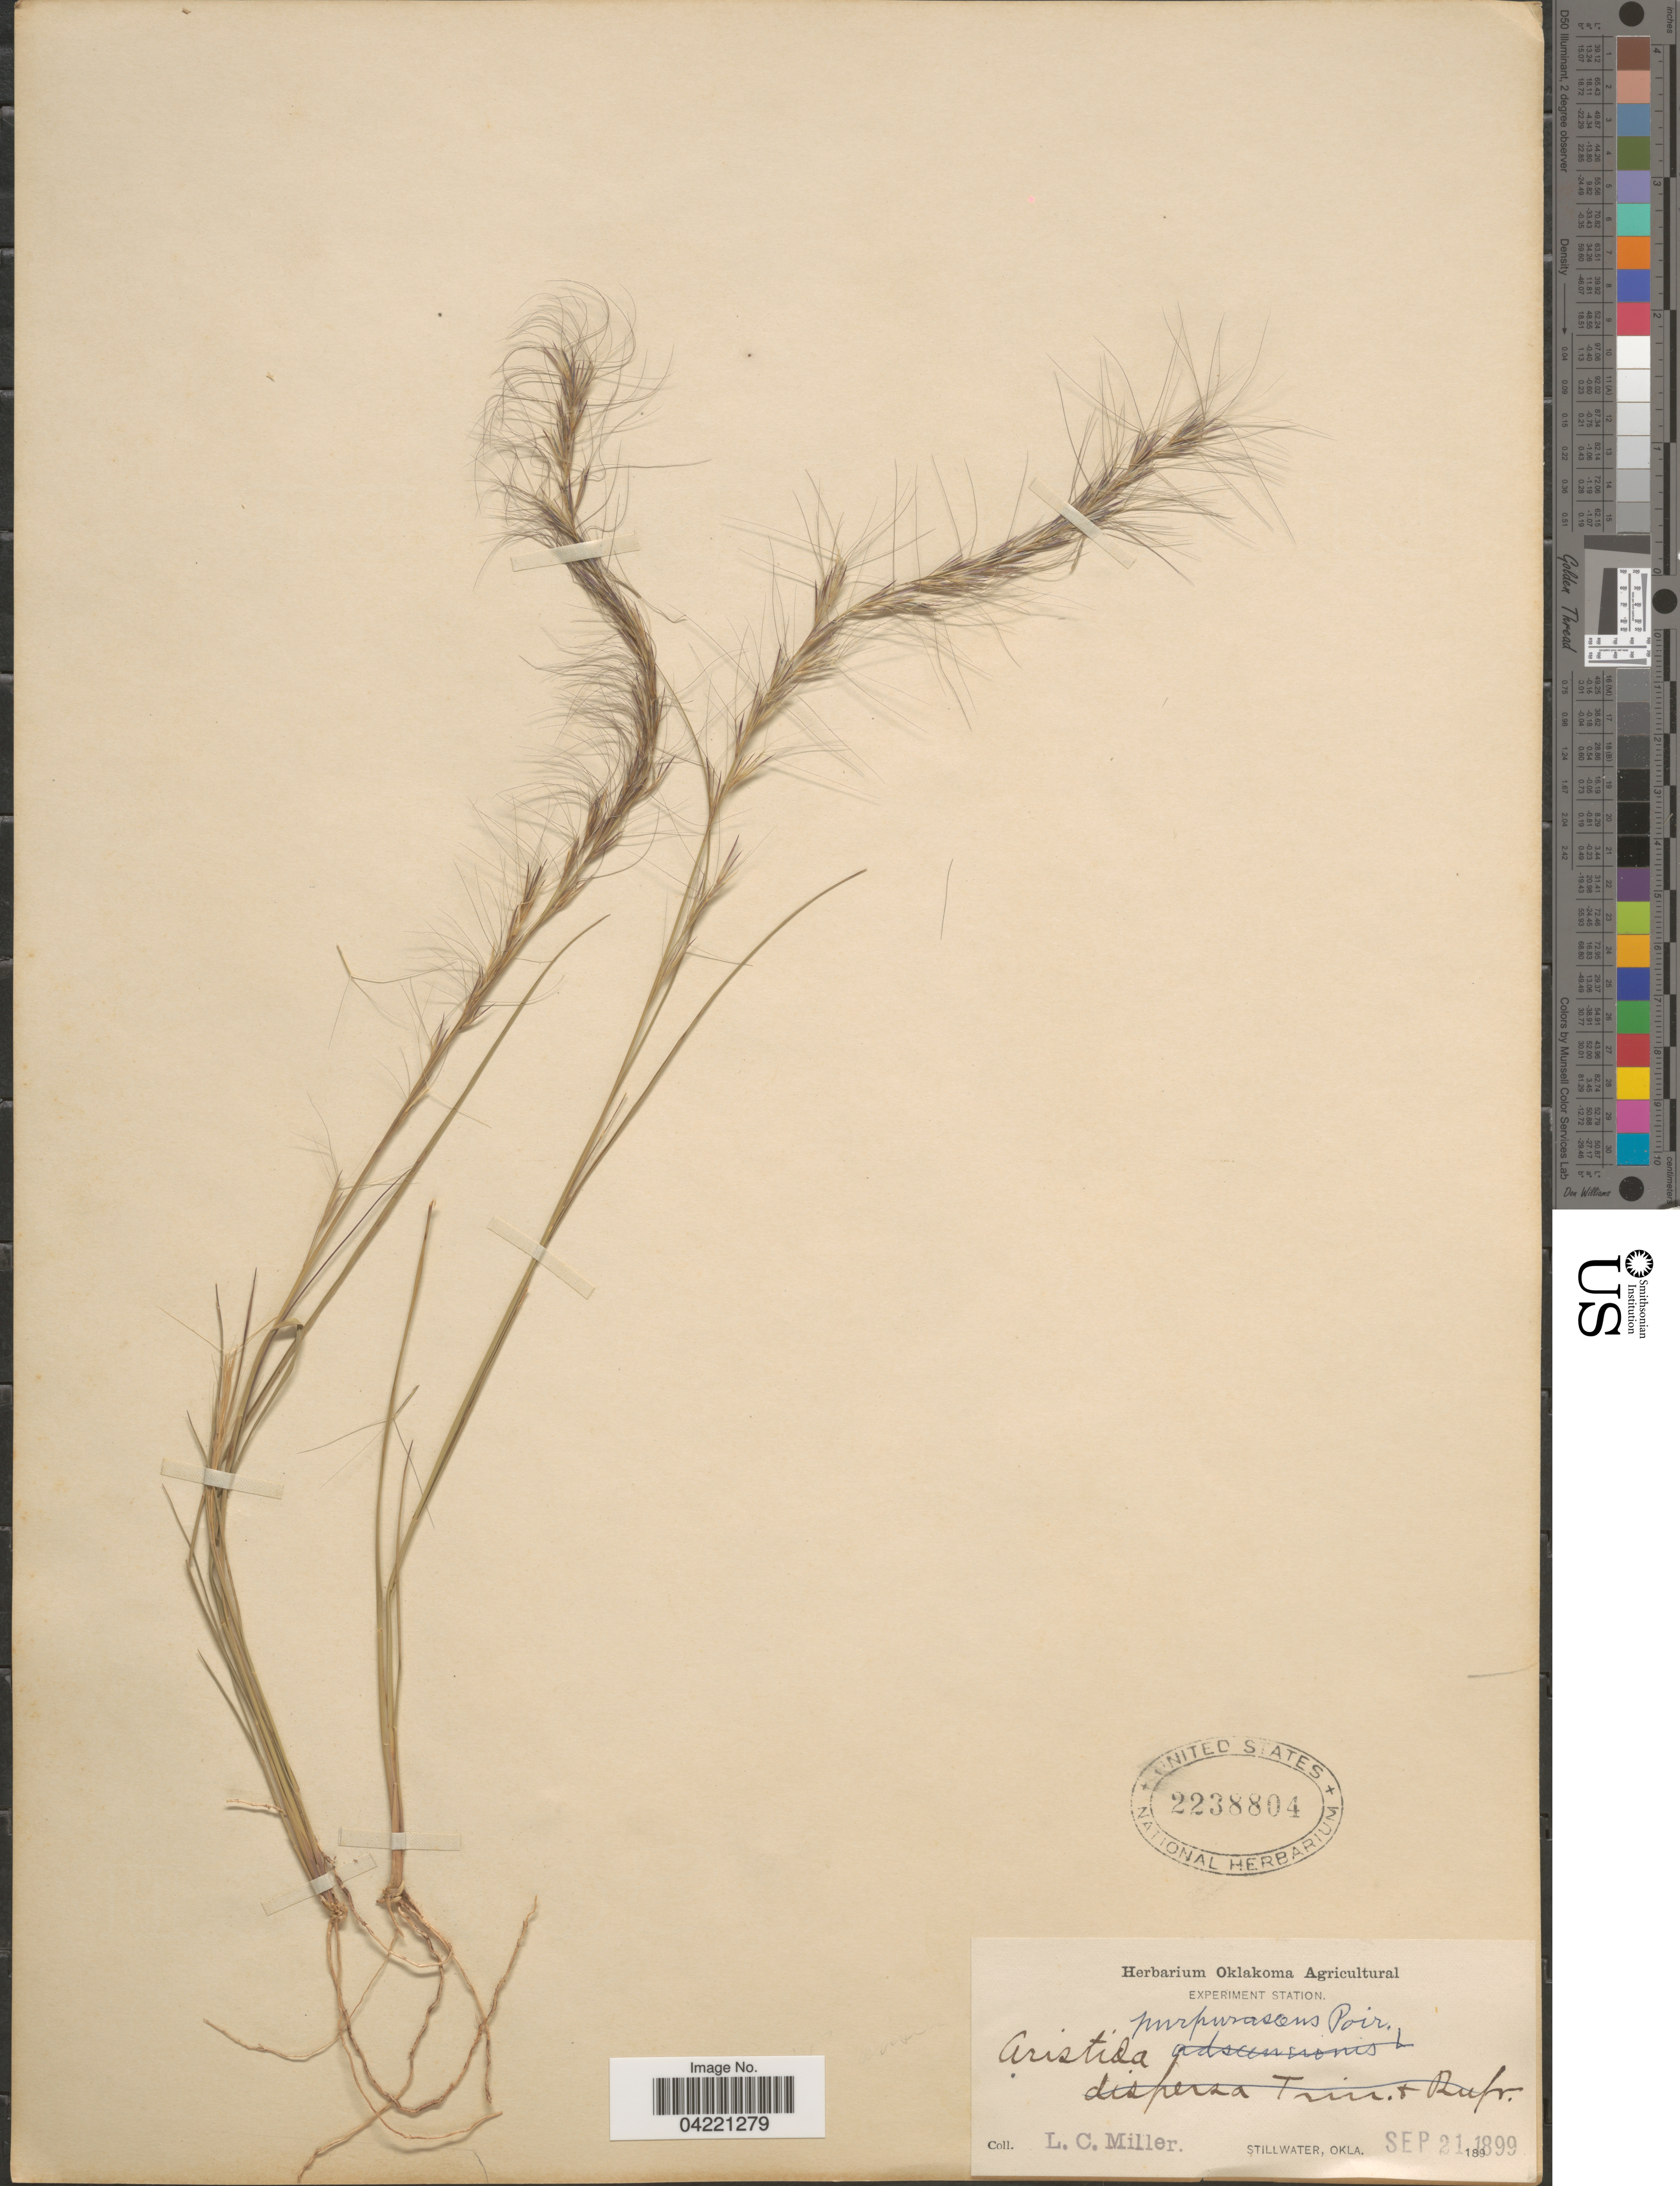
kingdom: Plantae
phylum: Tracheophyta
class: Liliopsida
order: Poales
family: Poaceae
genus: Aristida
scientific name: Aristida purpurascens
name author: Poir.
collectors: L. Miller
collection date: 1899-09-21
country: United States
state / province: Oklahoma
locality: Stillwater.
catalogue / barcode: US 2238804